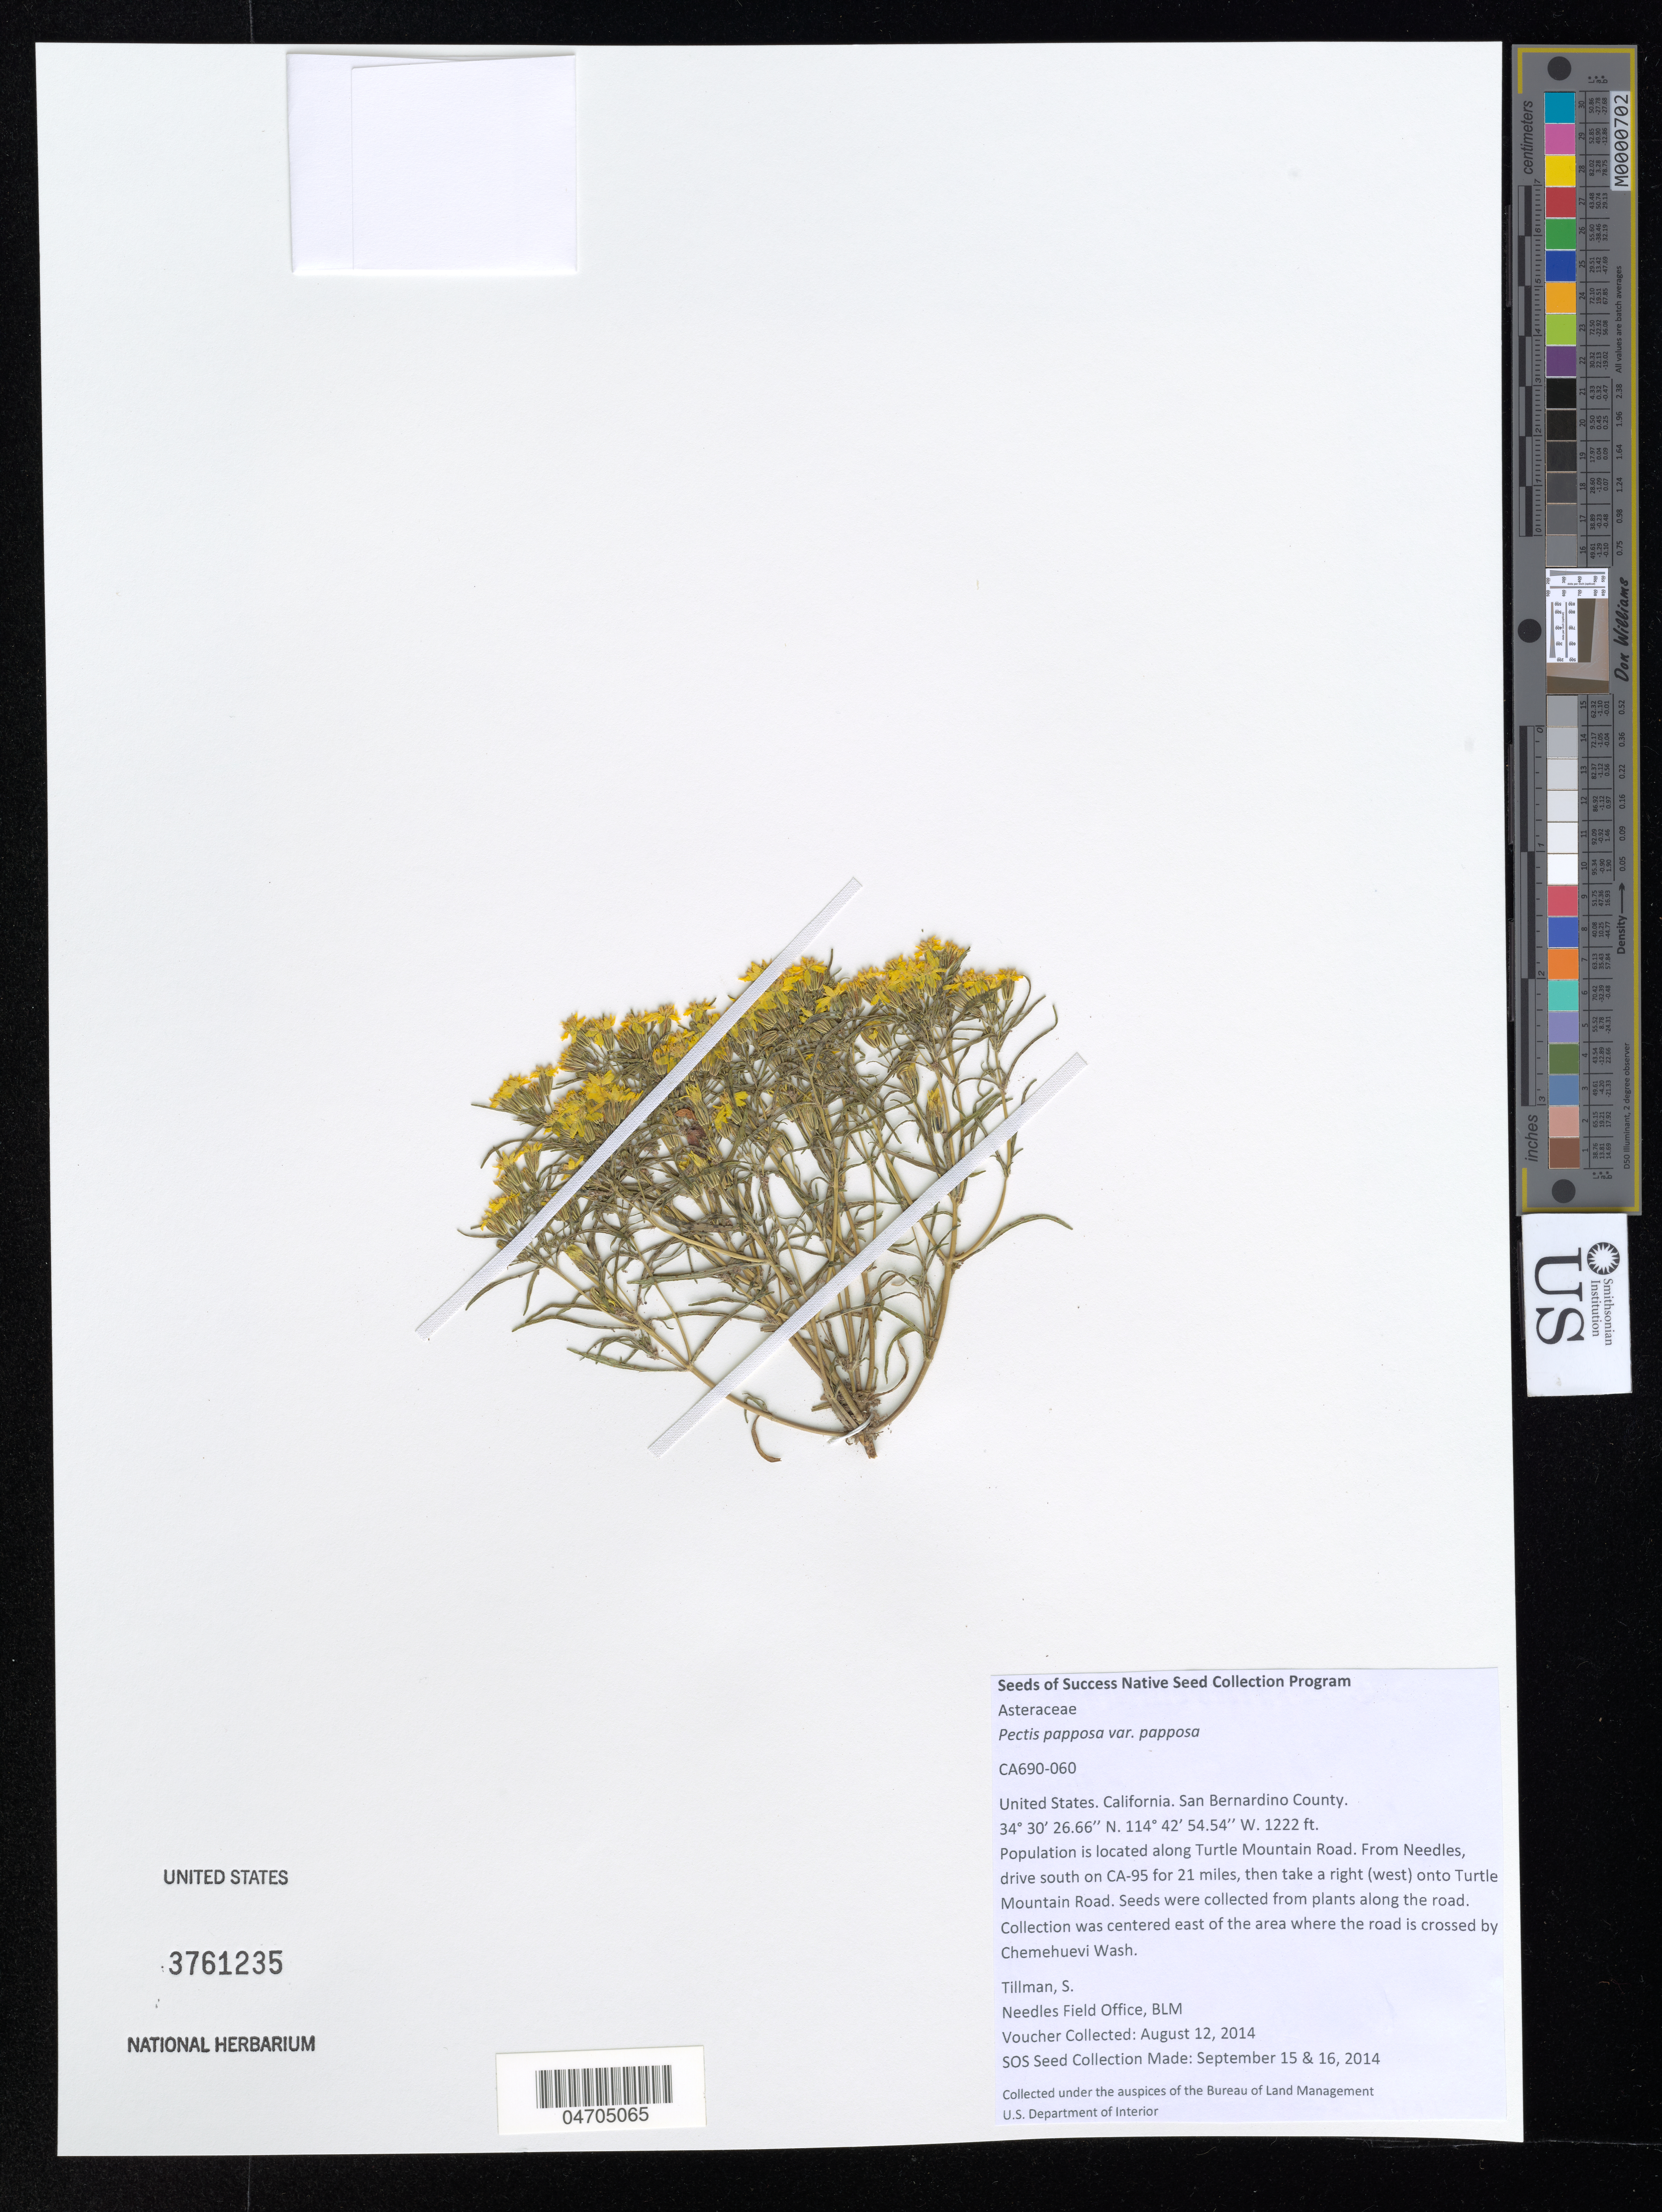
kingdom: Plantae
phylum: Tracheophyta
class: Magnoliopsida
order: Asterales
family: Asteraceae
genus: Pectis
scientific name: Pectis papposa var. papposa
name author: Harv. & A. Gray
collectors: S. Tillman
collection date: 2014-08-12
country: United States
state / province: California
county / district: San Bernardino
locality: San Bernardino County. Population is located along Turtle Mountain Road. From Needles, drive south on CA-95 for 21 miles, then take a right (west) onto Turtle Mountain Road. Seed were collected from plants along the road . Collection was centered east of the area where road is crossed by Chemehuevi Wash.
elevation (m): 372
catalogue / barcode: US 3761235